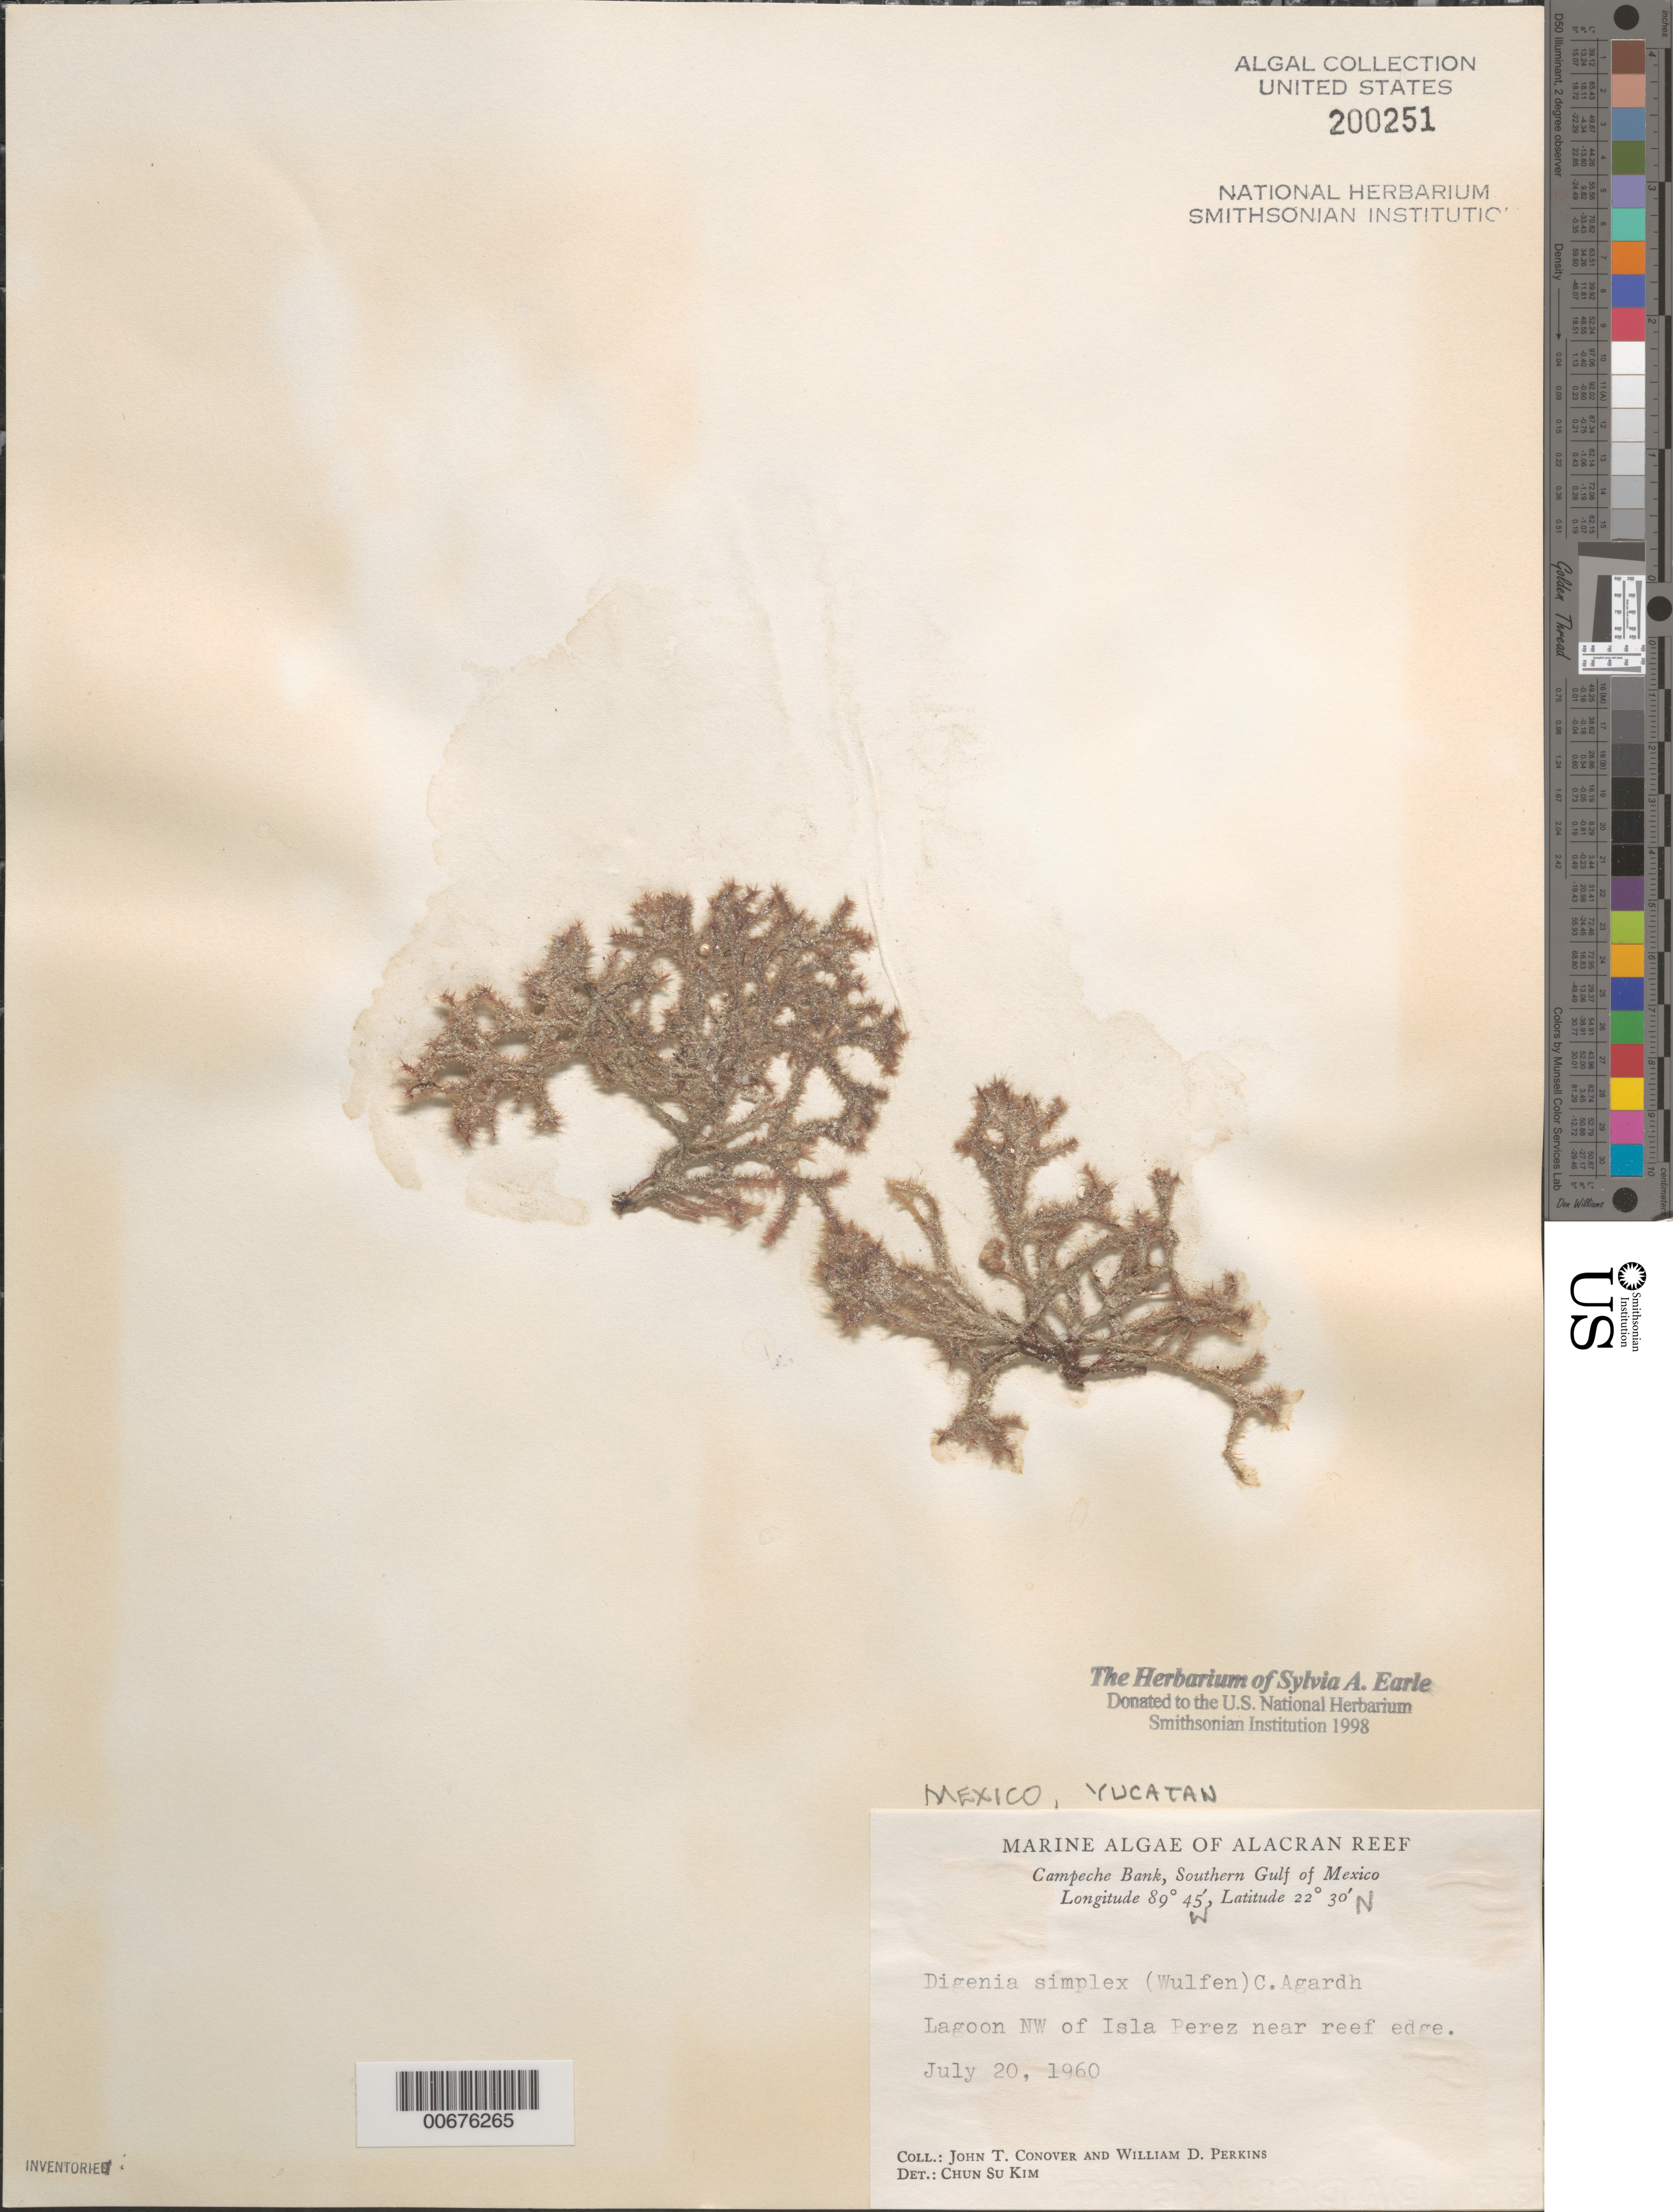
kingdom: Plantae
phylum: Rhodophyta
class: Florideophyceae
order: Ceramiales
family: Rhodomelaceae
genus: Digenea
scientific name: Digenea simplex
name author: (Wulfen) C. Agardh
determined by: Kim, Chun Su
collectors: J. T. Conover & W. D. Perkins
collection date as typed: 20 Jul 1960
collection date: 1960-07-20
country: Mexico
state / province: Yucatan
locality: Alacran Reef, lagoon northwest of Isla Perez, Campeche Bank, southern Gulf of Mexico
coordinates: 22 30' N, 89 45' W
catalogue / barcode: US 200251